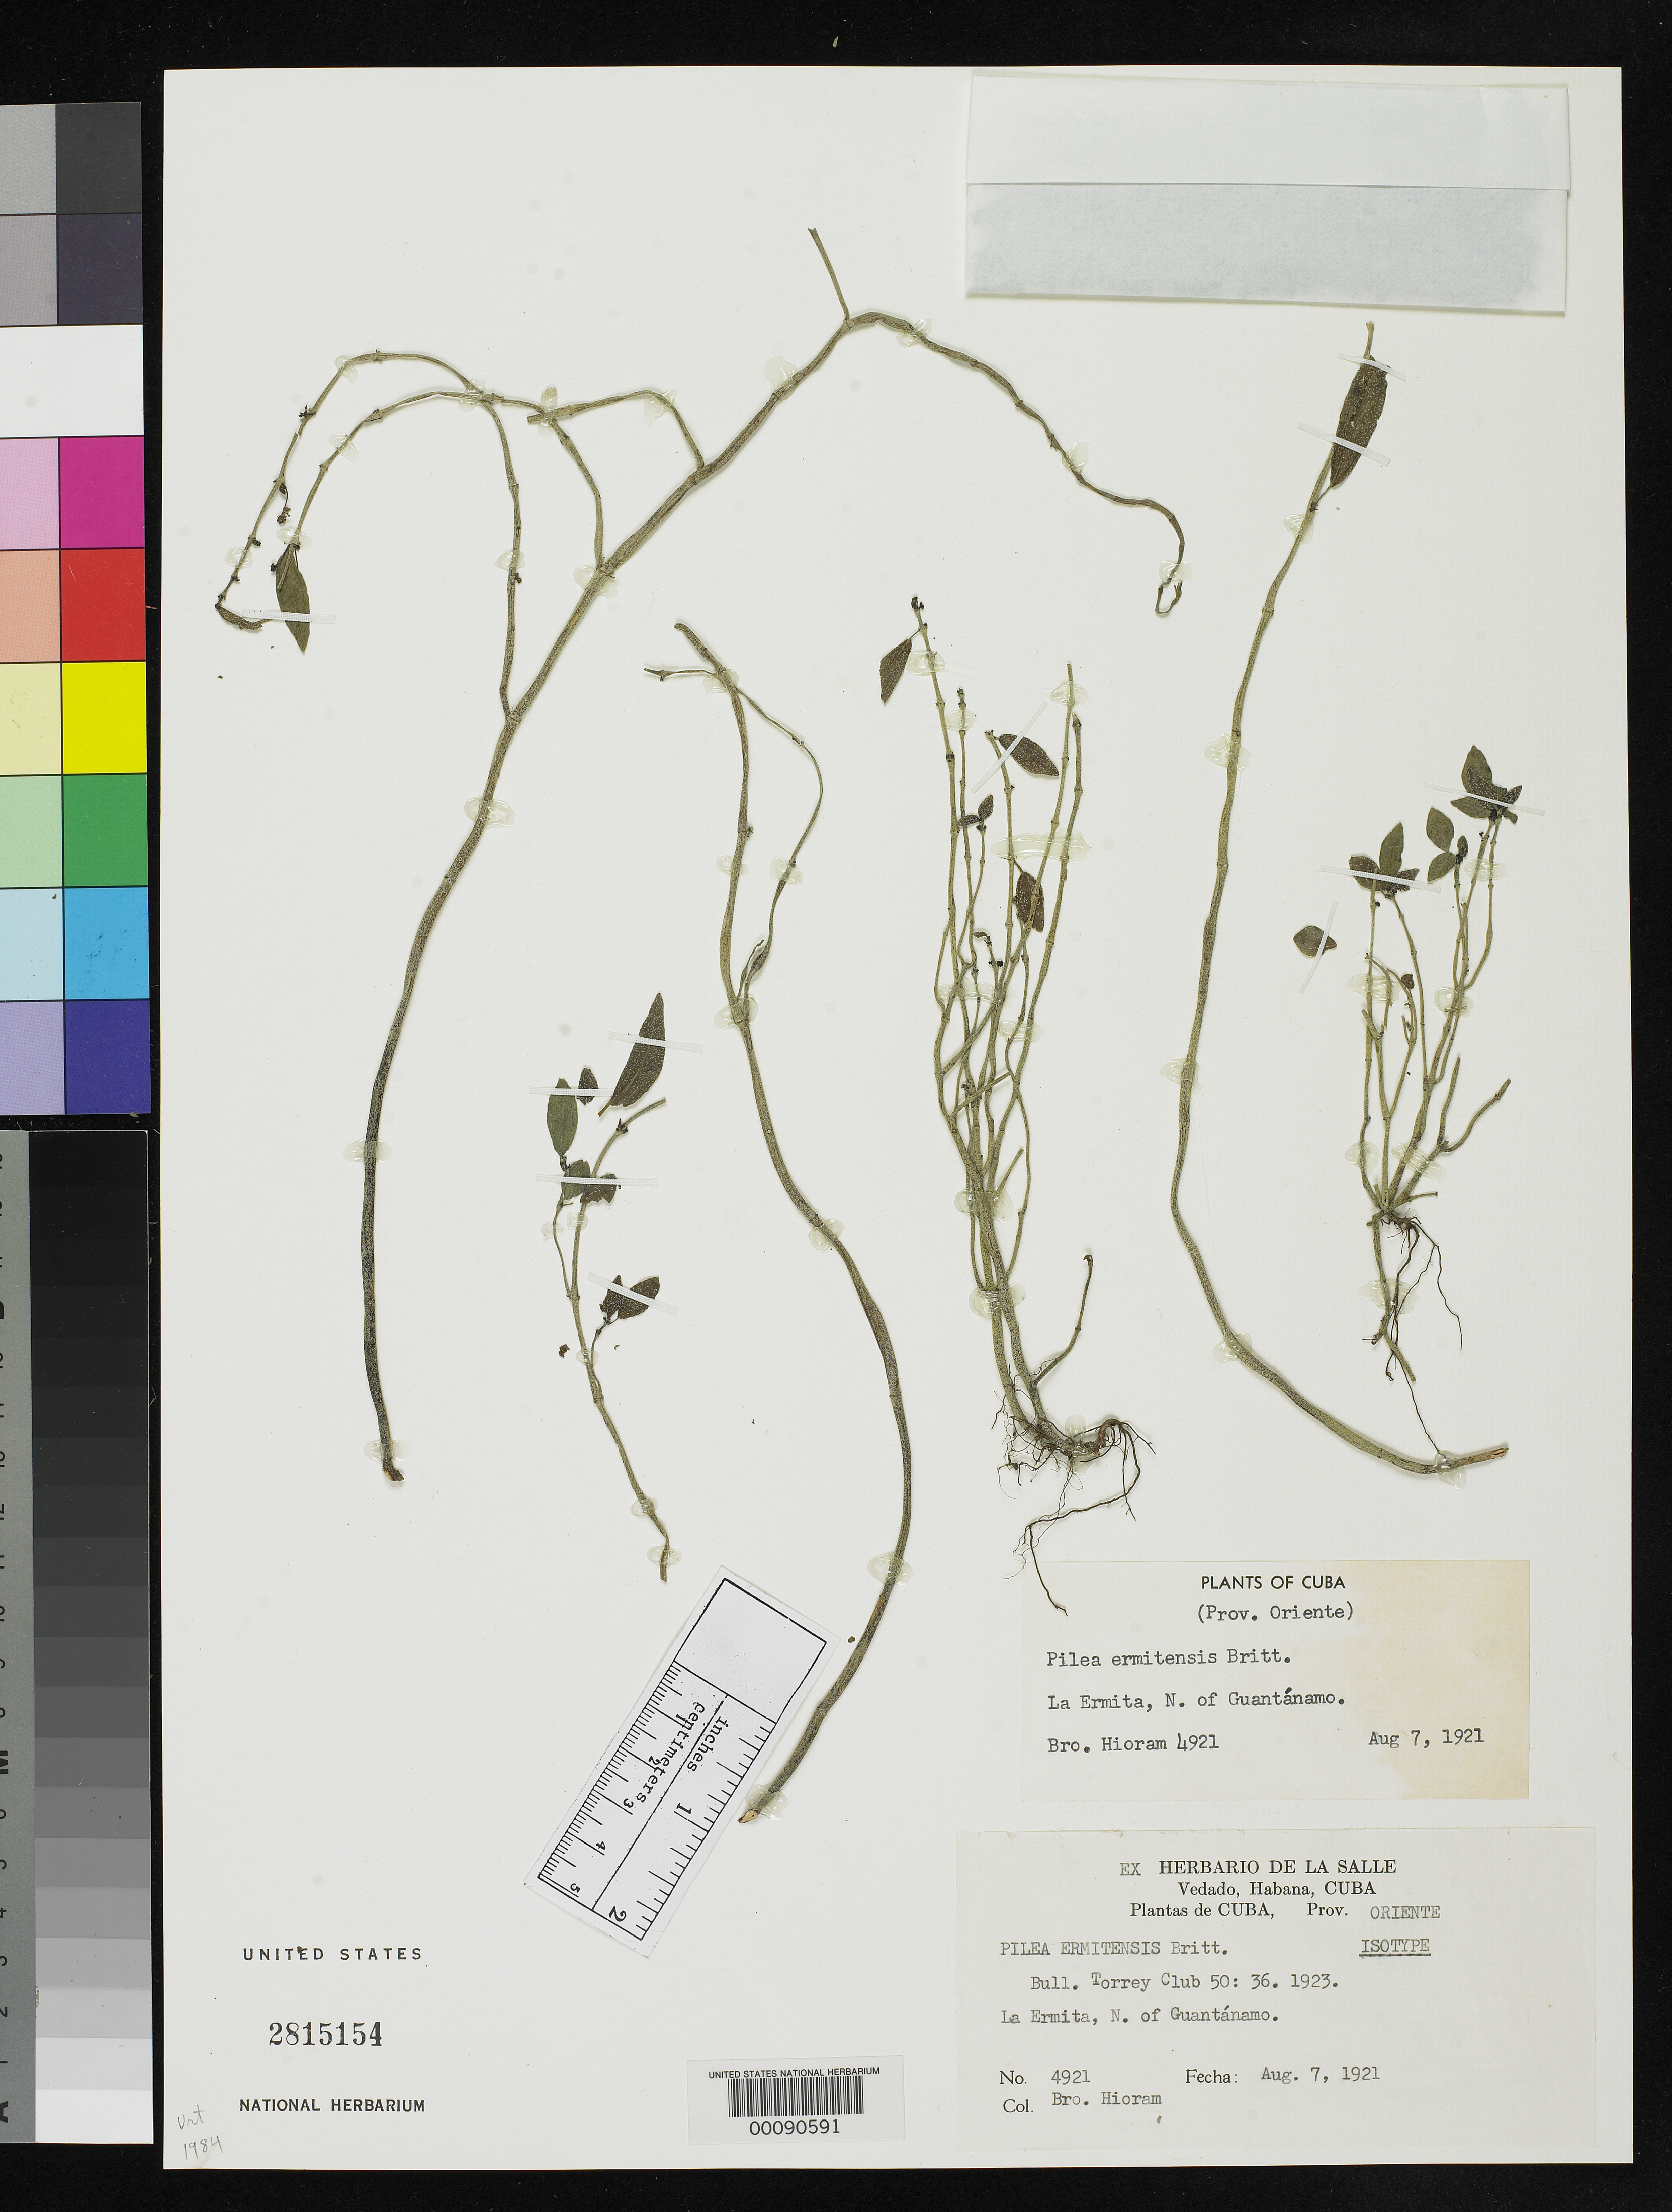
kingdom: Plantae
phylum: Tracheophyta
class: Magnoliopsida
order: Rosales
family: Urticaceae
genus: Pilea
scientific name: Pilea ermitensis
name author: Britton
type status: Isotype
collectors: Bro. Hioram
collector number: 4921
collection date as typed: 07 Aug 1921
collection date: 1921-08-07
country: Cuba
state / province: Oriente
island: Greater Antilles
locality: La Ermita.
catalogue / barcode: US 2815154